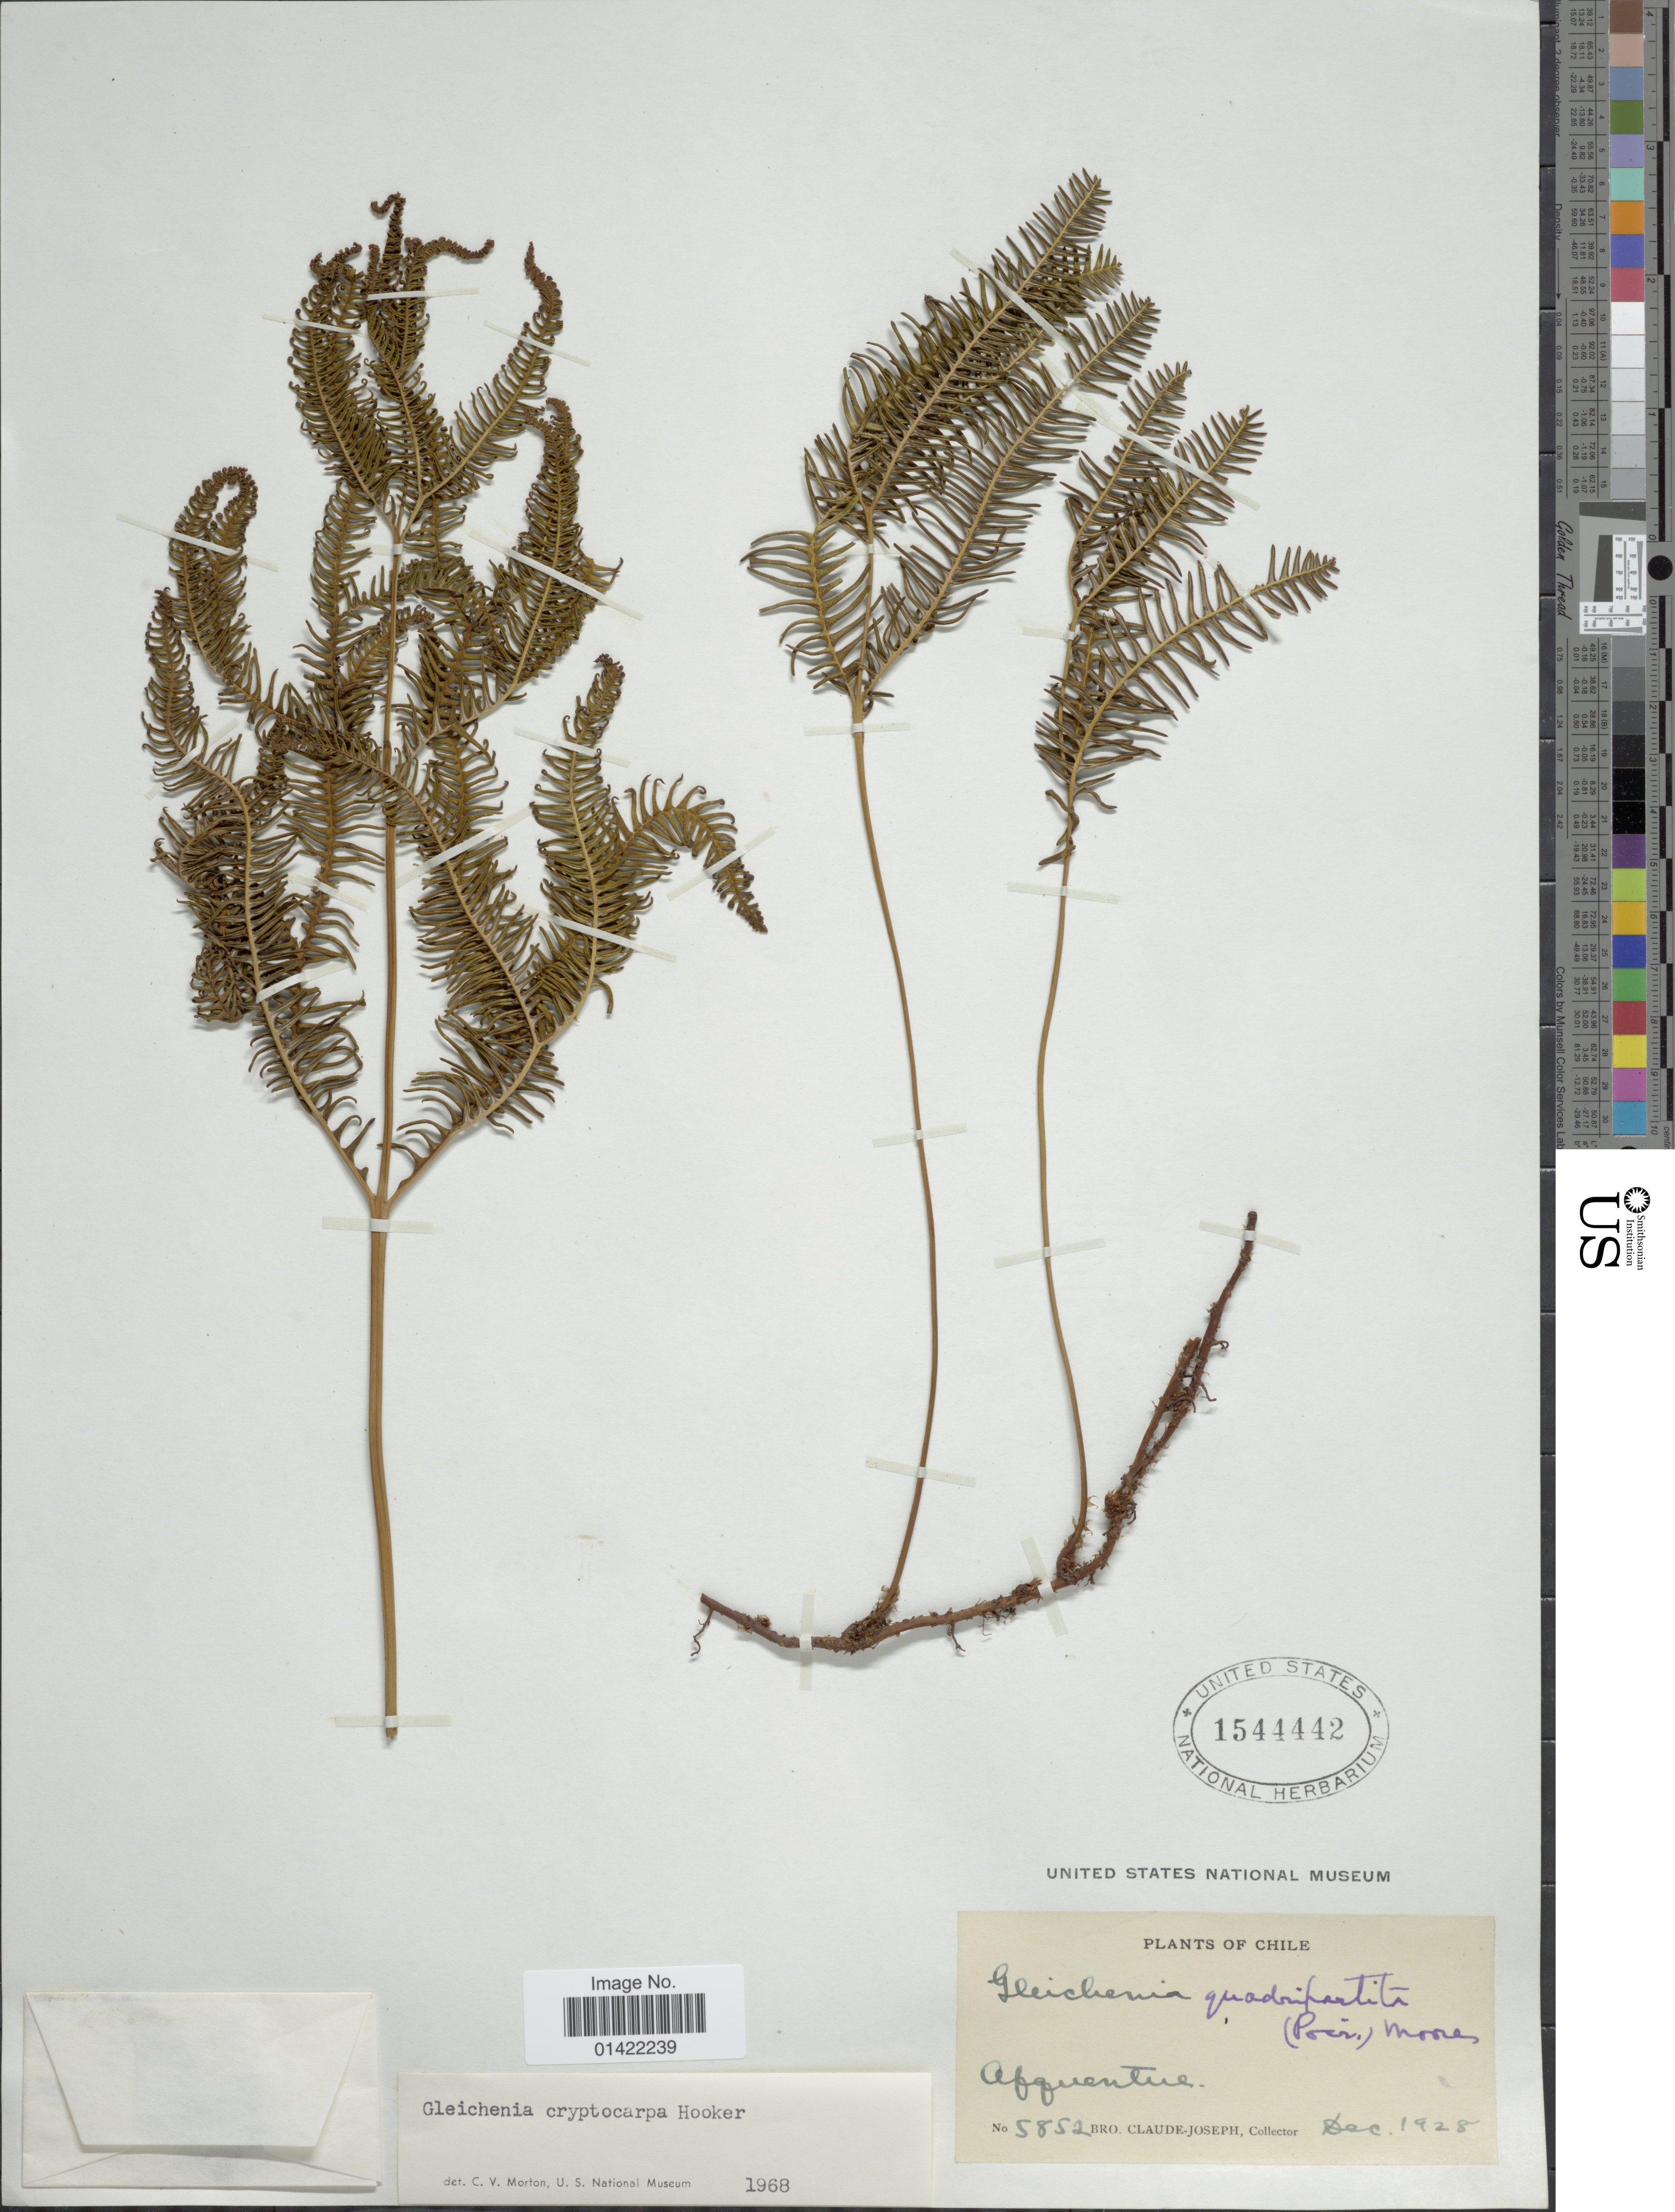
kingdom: Plantae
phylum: Tracheophyta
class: Polypodiopsida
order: Gleicheniales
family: Gleicheniaceae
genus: Sticherus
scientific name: Sticherus cryptocarpus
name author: (Hook.) Ching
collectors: Bro. Claude-Joseph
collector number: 5852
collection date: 1928-12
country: Chile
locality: Apquentue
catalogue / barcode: US 1544442